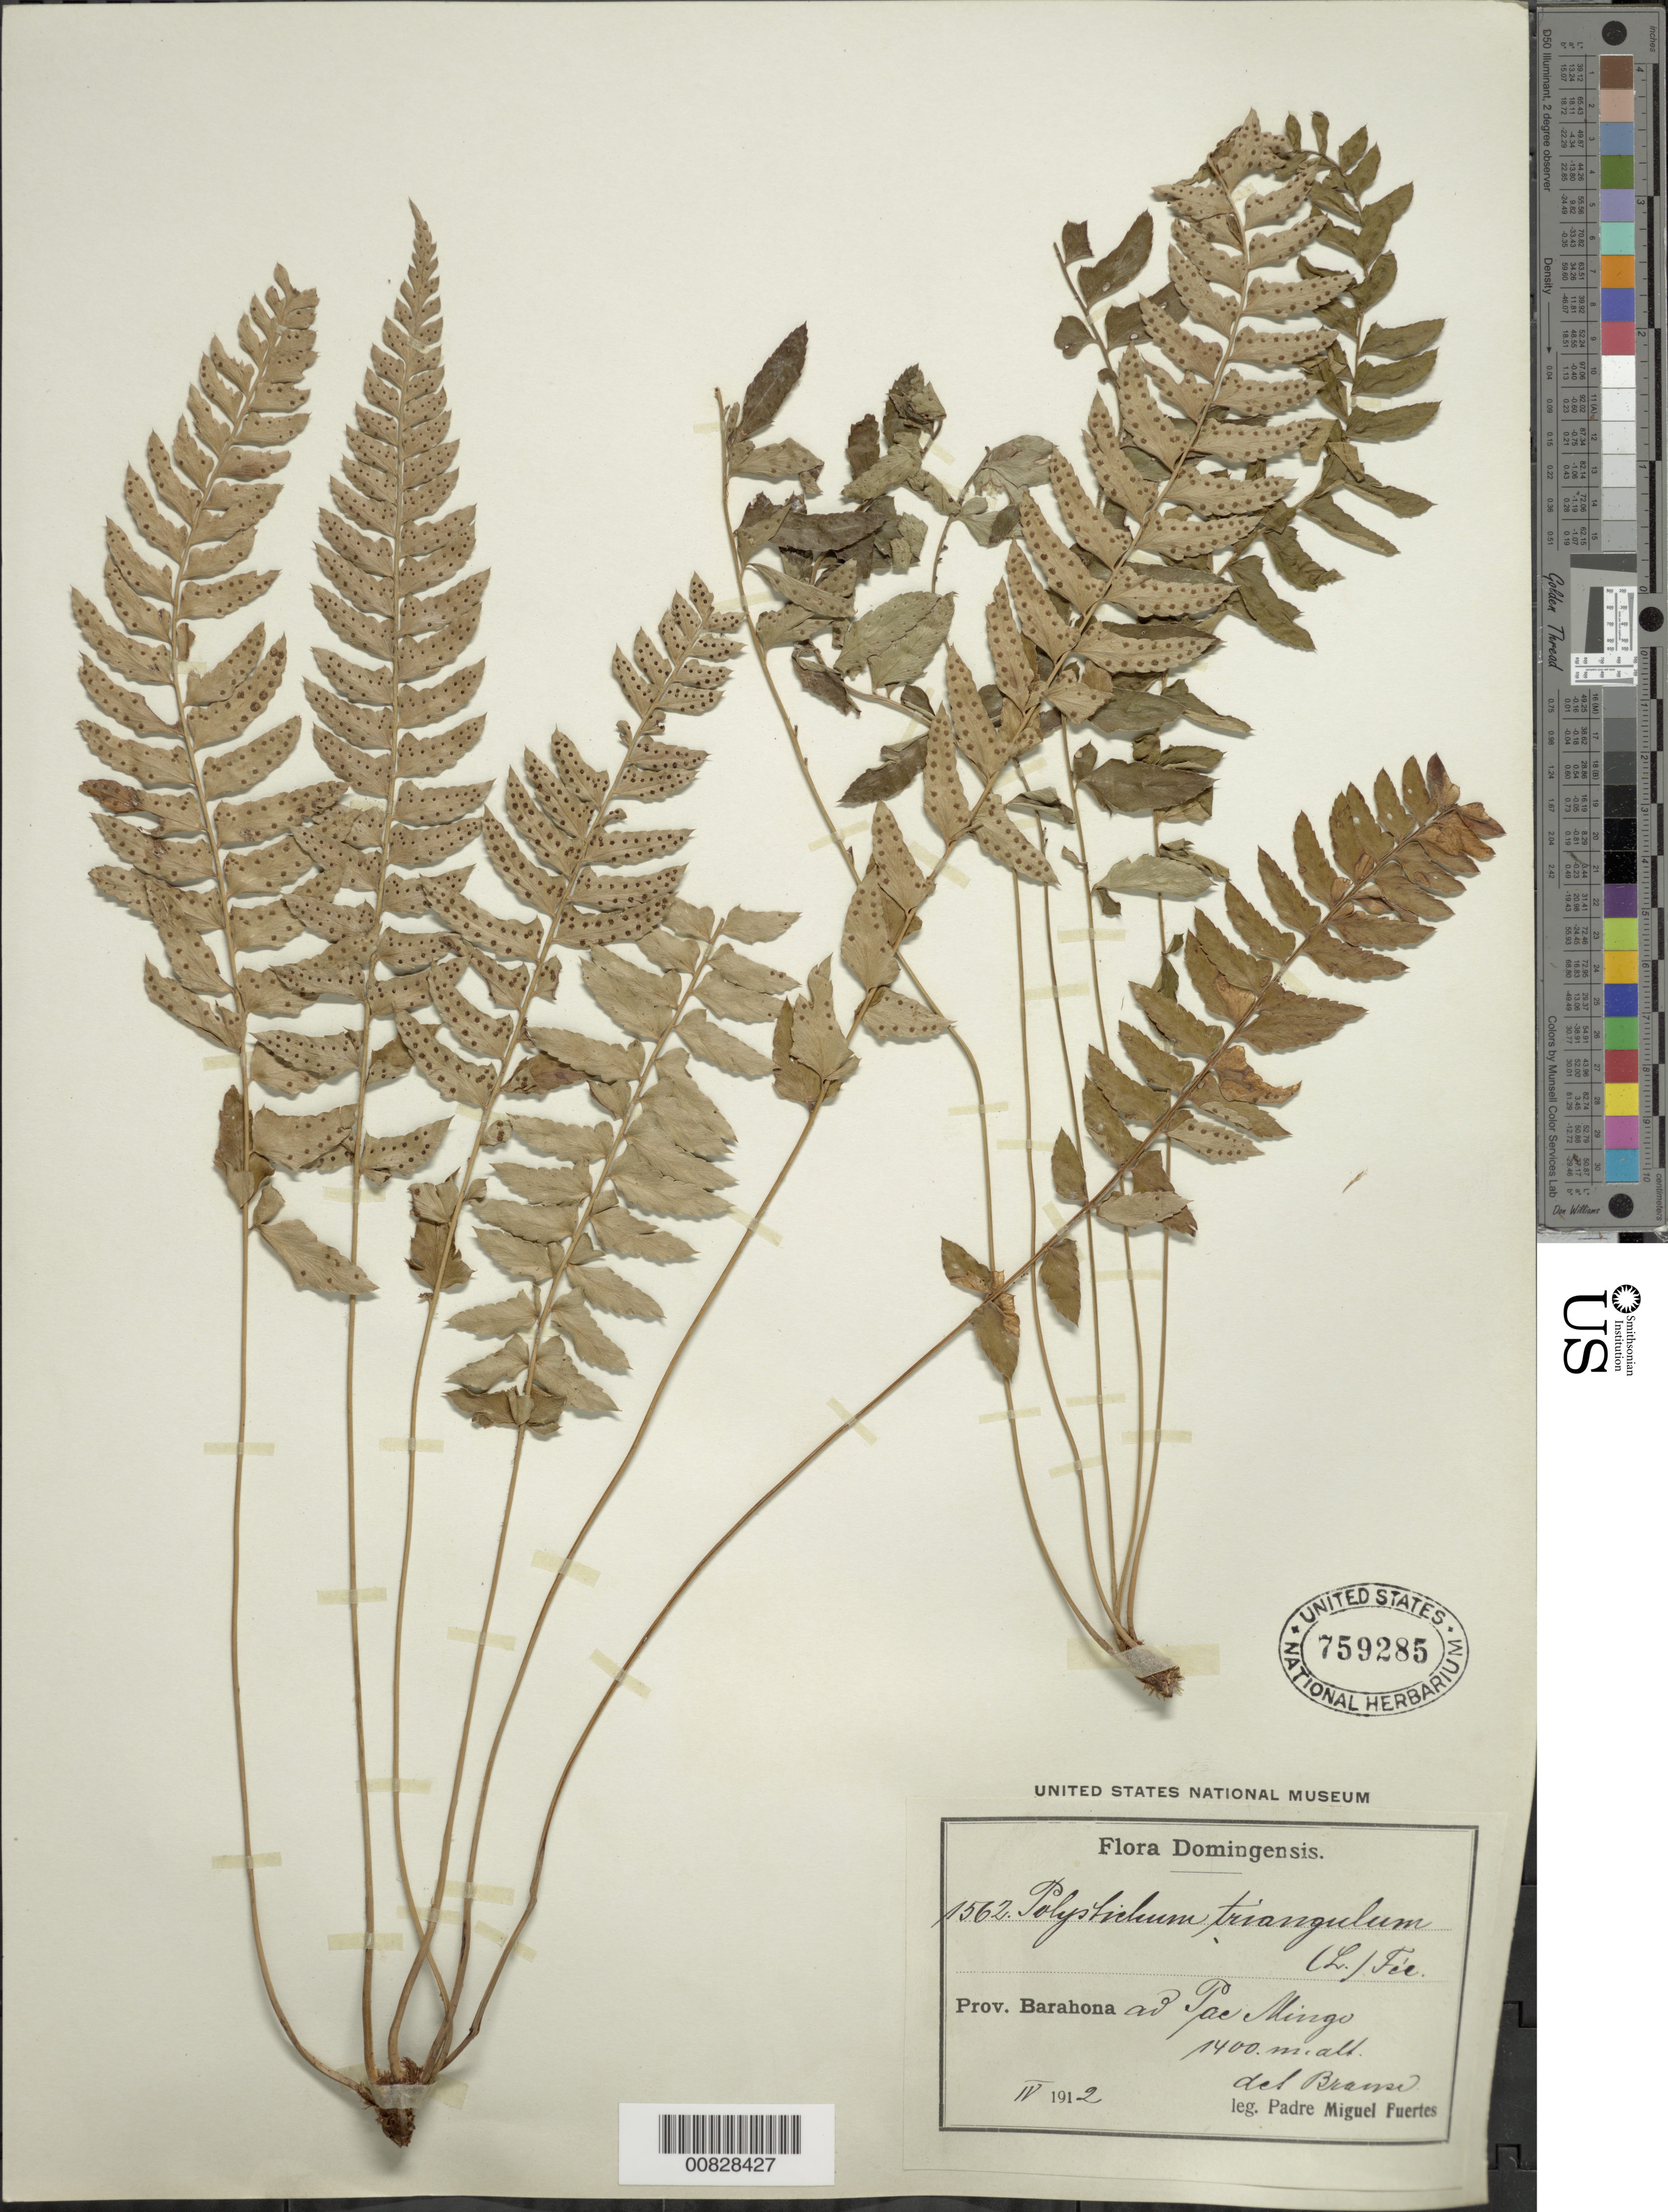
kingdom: Plantae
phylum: Tracheophyta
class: Polypodiopsida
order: Polypodiales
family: Dryopteridaceae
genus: Polystichum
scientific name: Polystichum echinatum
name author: (J.F. Gmel.) C. Chr.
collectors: M. D. Fuertes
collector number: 1562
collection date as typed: Apr 1912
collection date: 1912-04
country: Dominican Republic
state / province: Barahona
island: Hispaniola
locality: Pae Mingo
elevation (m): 1400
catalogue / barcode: US 759285